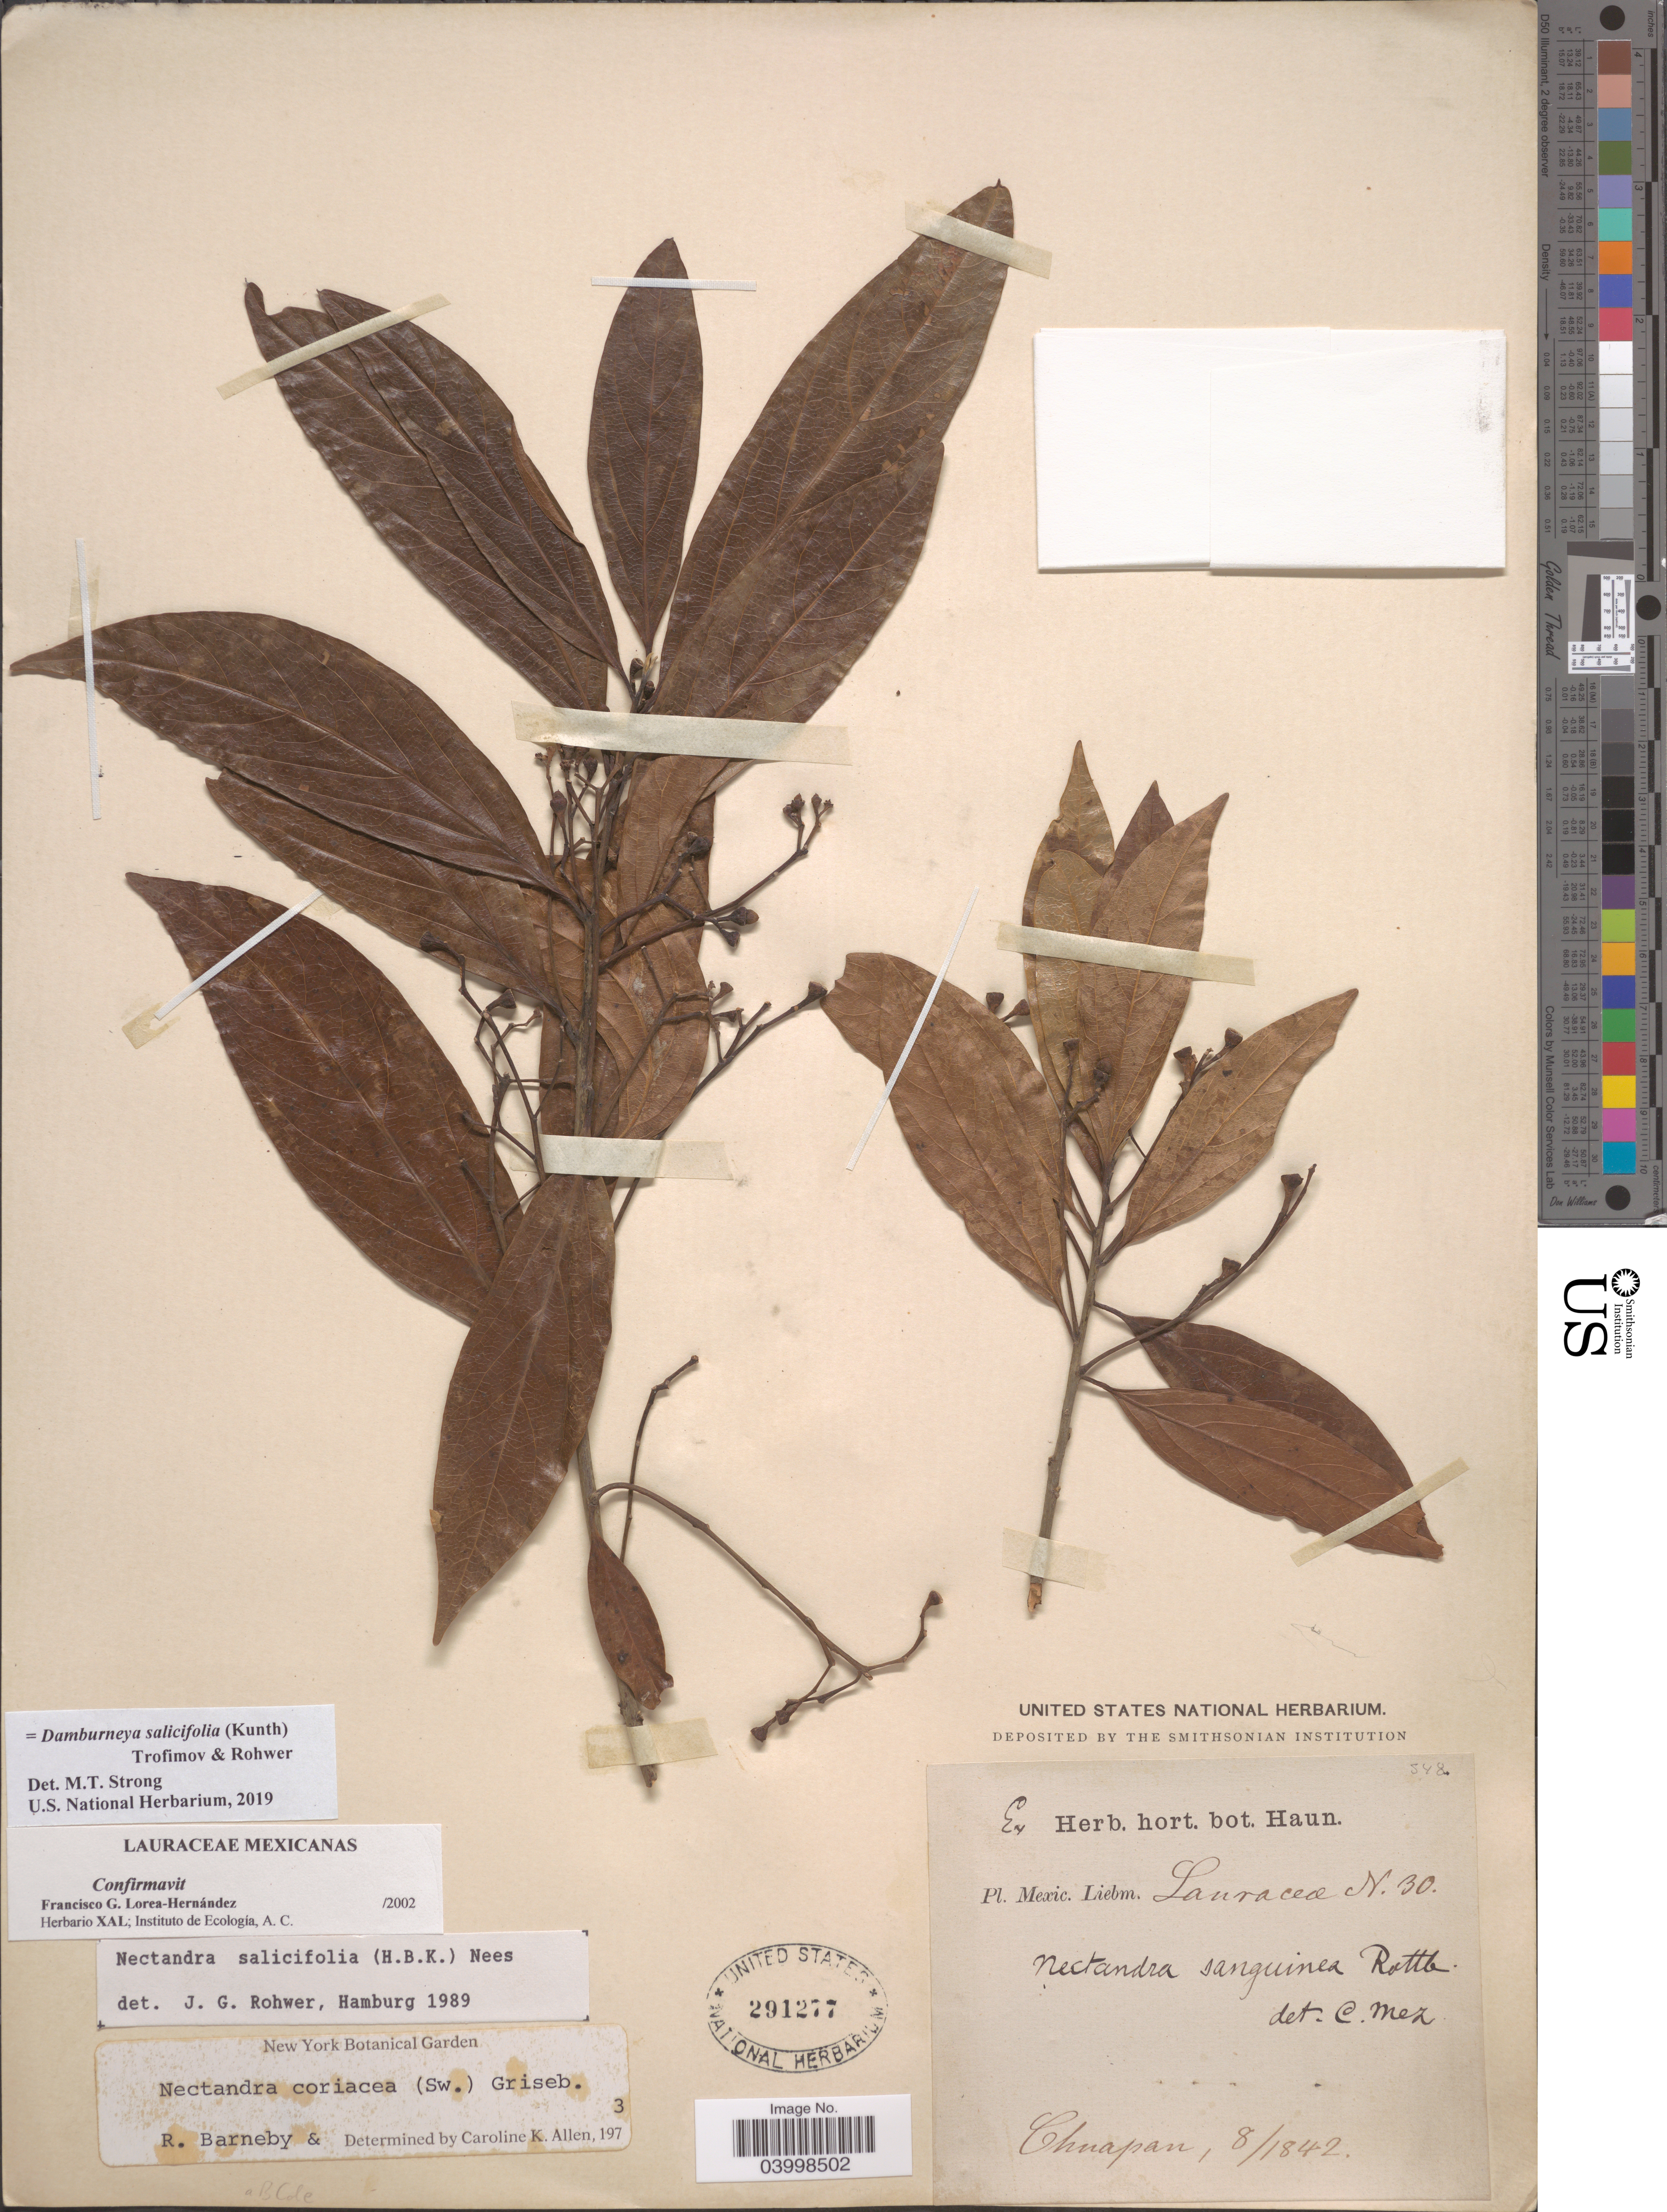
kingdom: Plantae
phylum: Tracheophyta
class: Magnoliopsida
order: Laurales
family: Lauraceae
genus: Damburneya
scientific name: Damburneya salicifolia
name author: (Kunth) Trofimov & Rohwer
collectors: Liebm.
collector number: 30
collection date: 1842-08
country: Mexico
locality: Chuapan.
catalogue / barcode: US 291277